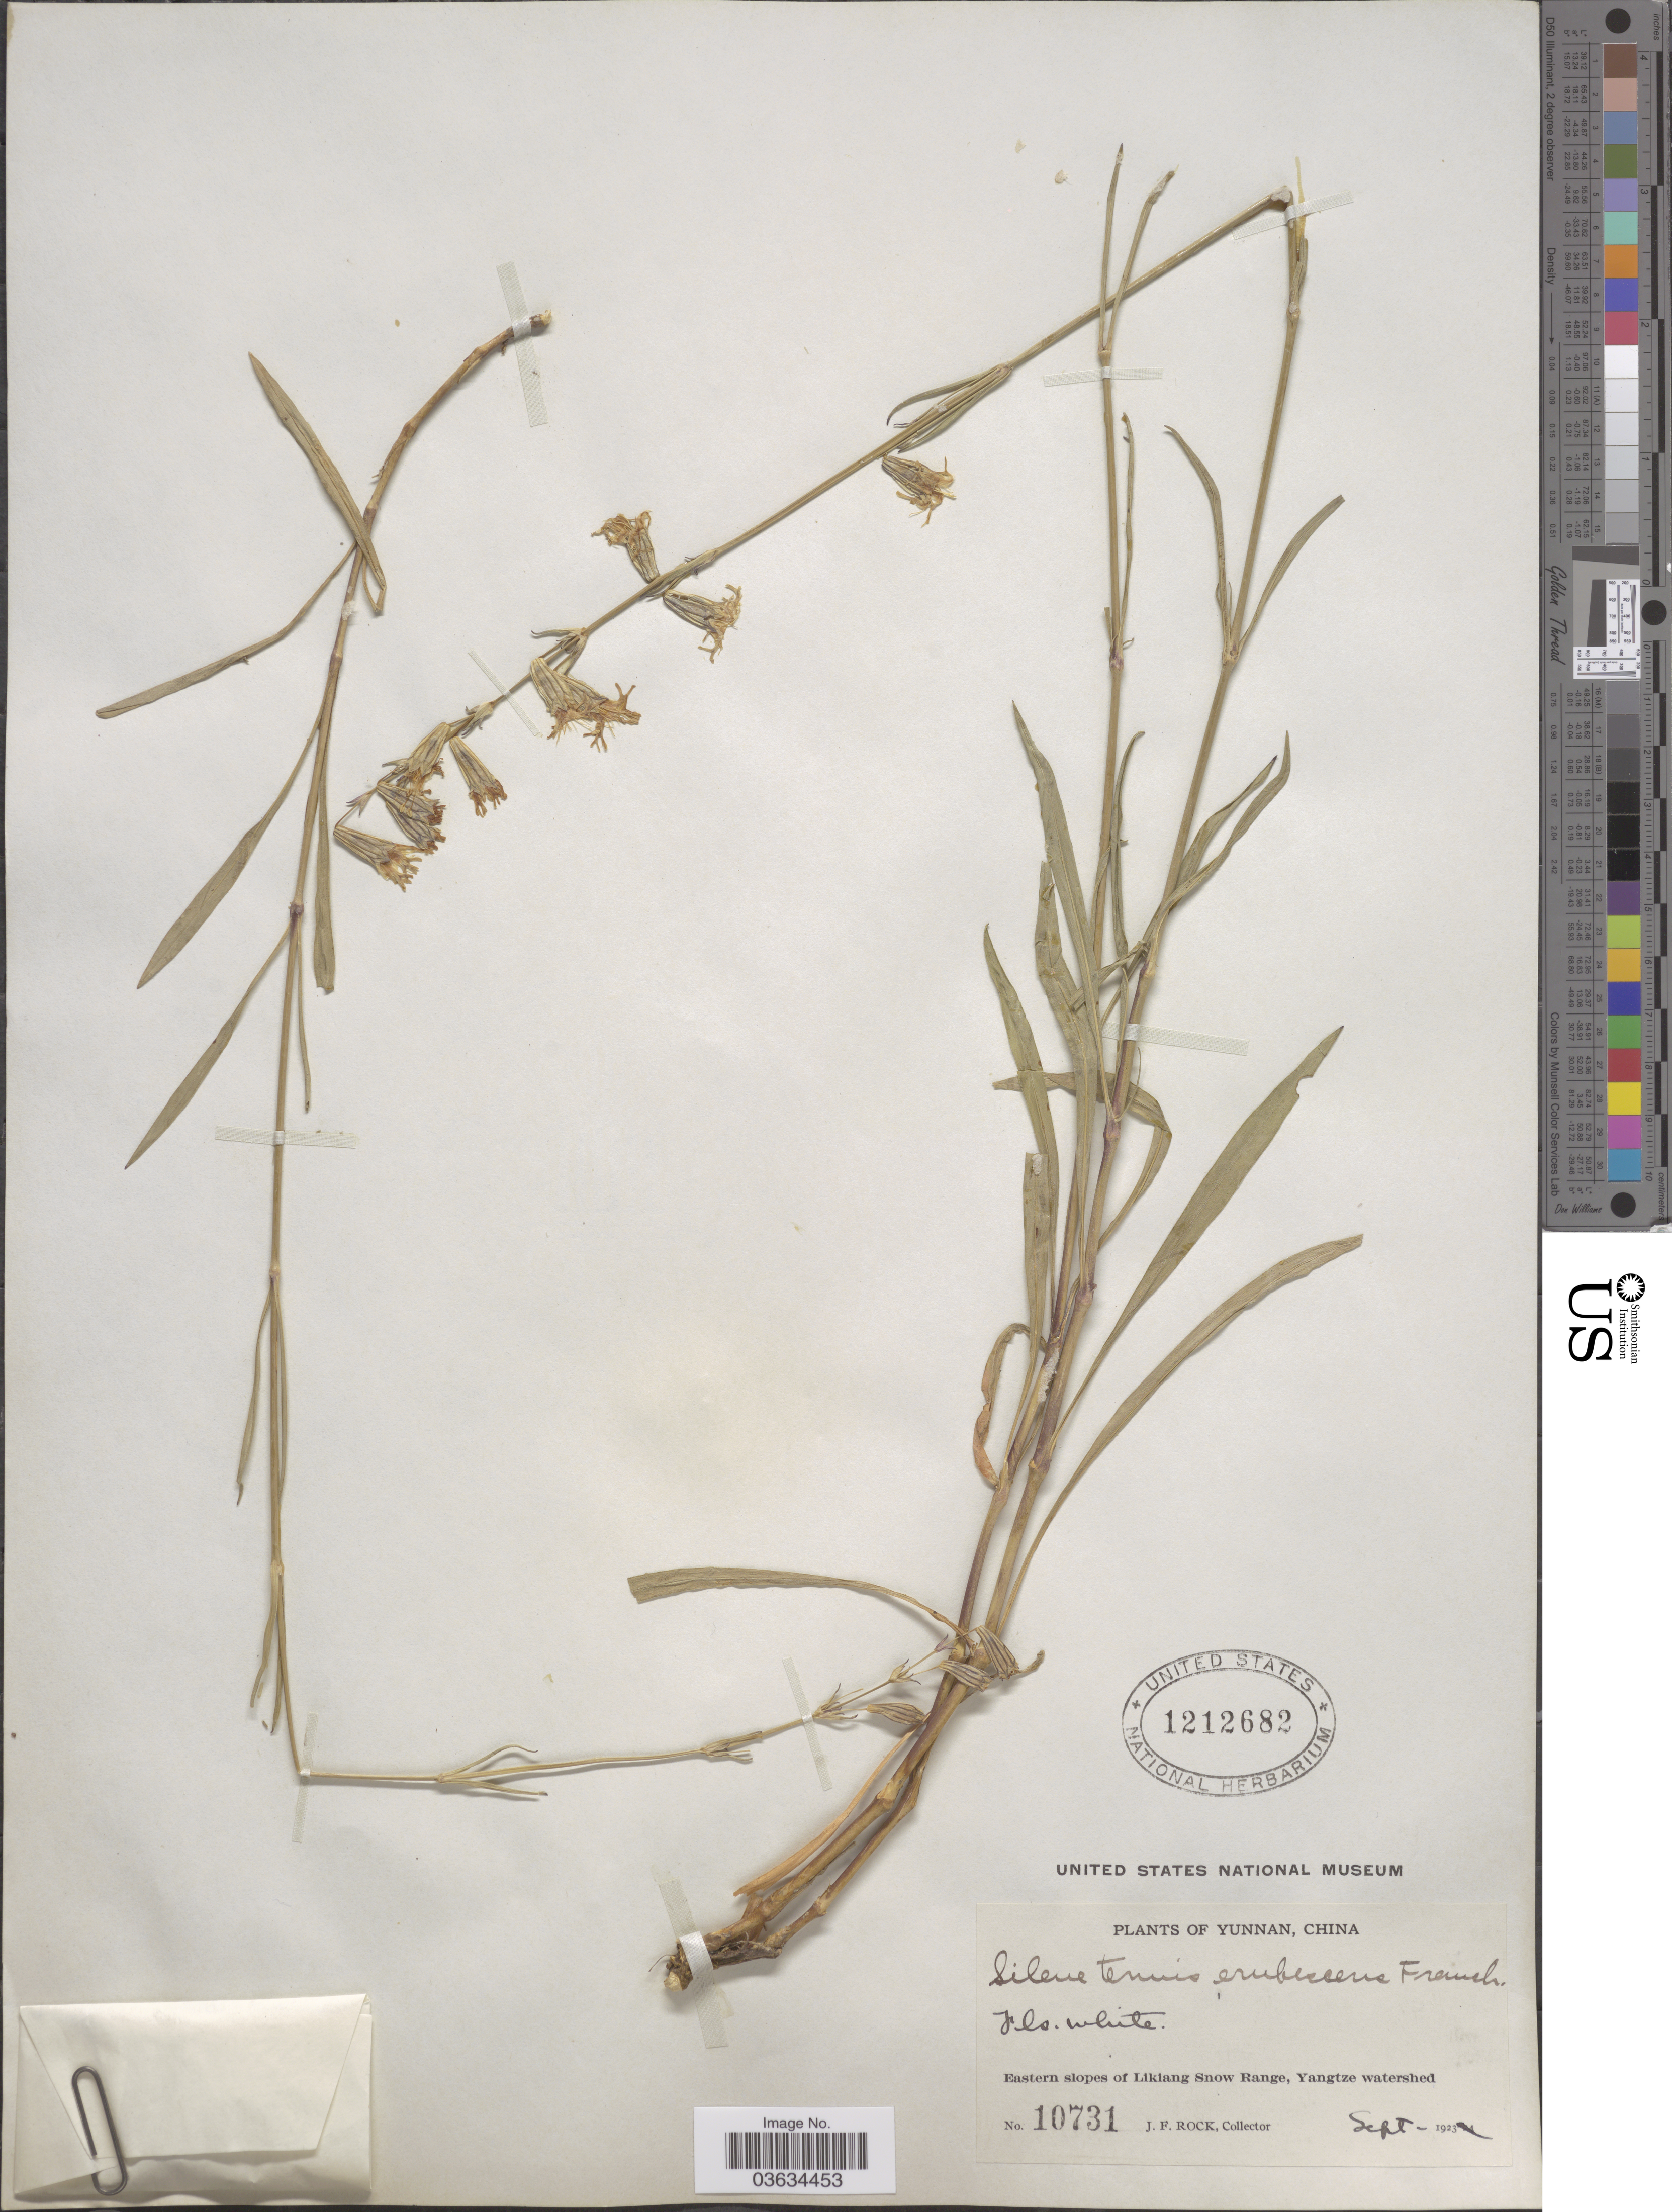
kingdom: Plantae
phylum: Tracheophyta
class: Magnoliopsida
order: Caryophyllales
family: Caryophyllaceae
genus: Silene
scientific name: Silene tenuis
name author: Willd.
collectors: J. Rock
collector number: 10731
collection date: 1923-09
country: China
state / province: Yunnan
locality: Eastern slopes of Likiang Snow Range, Yangtze watershed.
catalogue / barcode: US 1212682